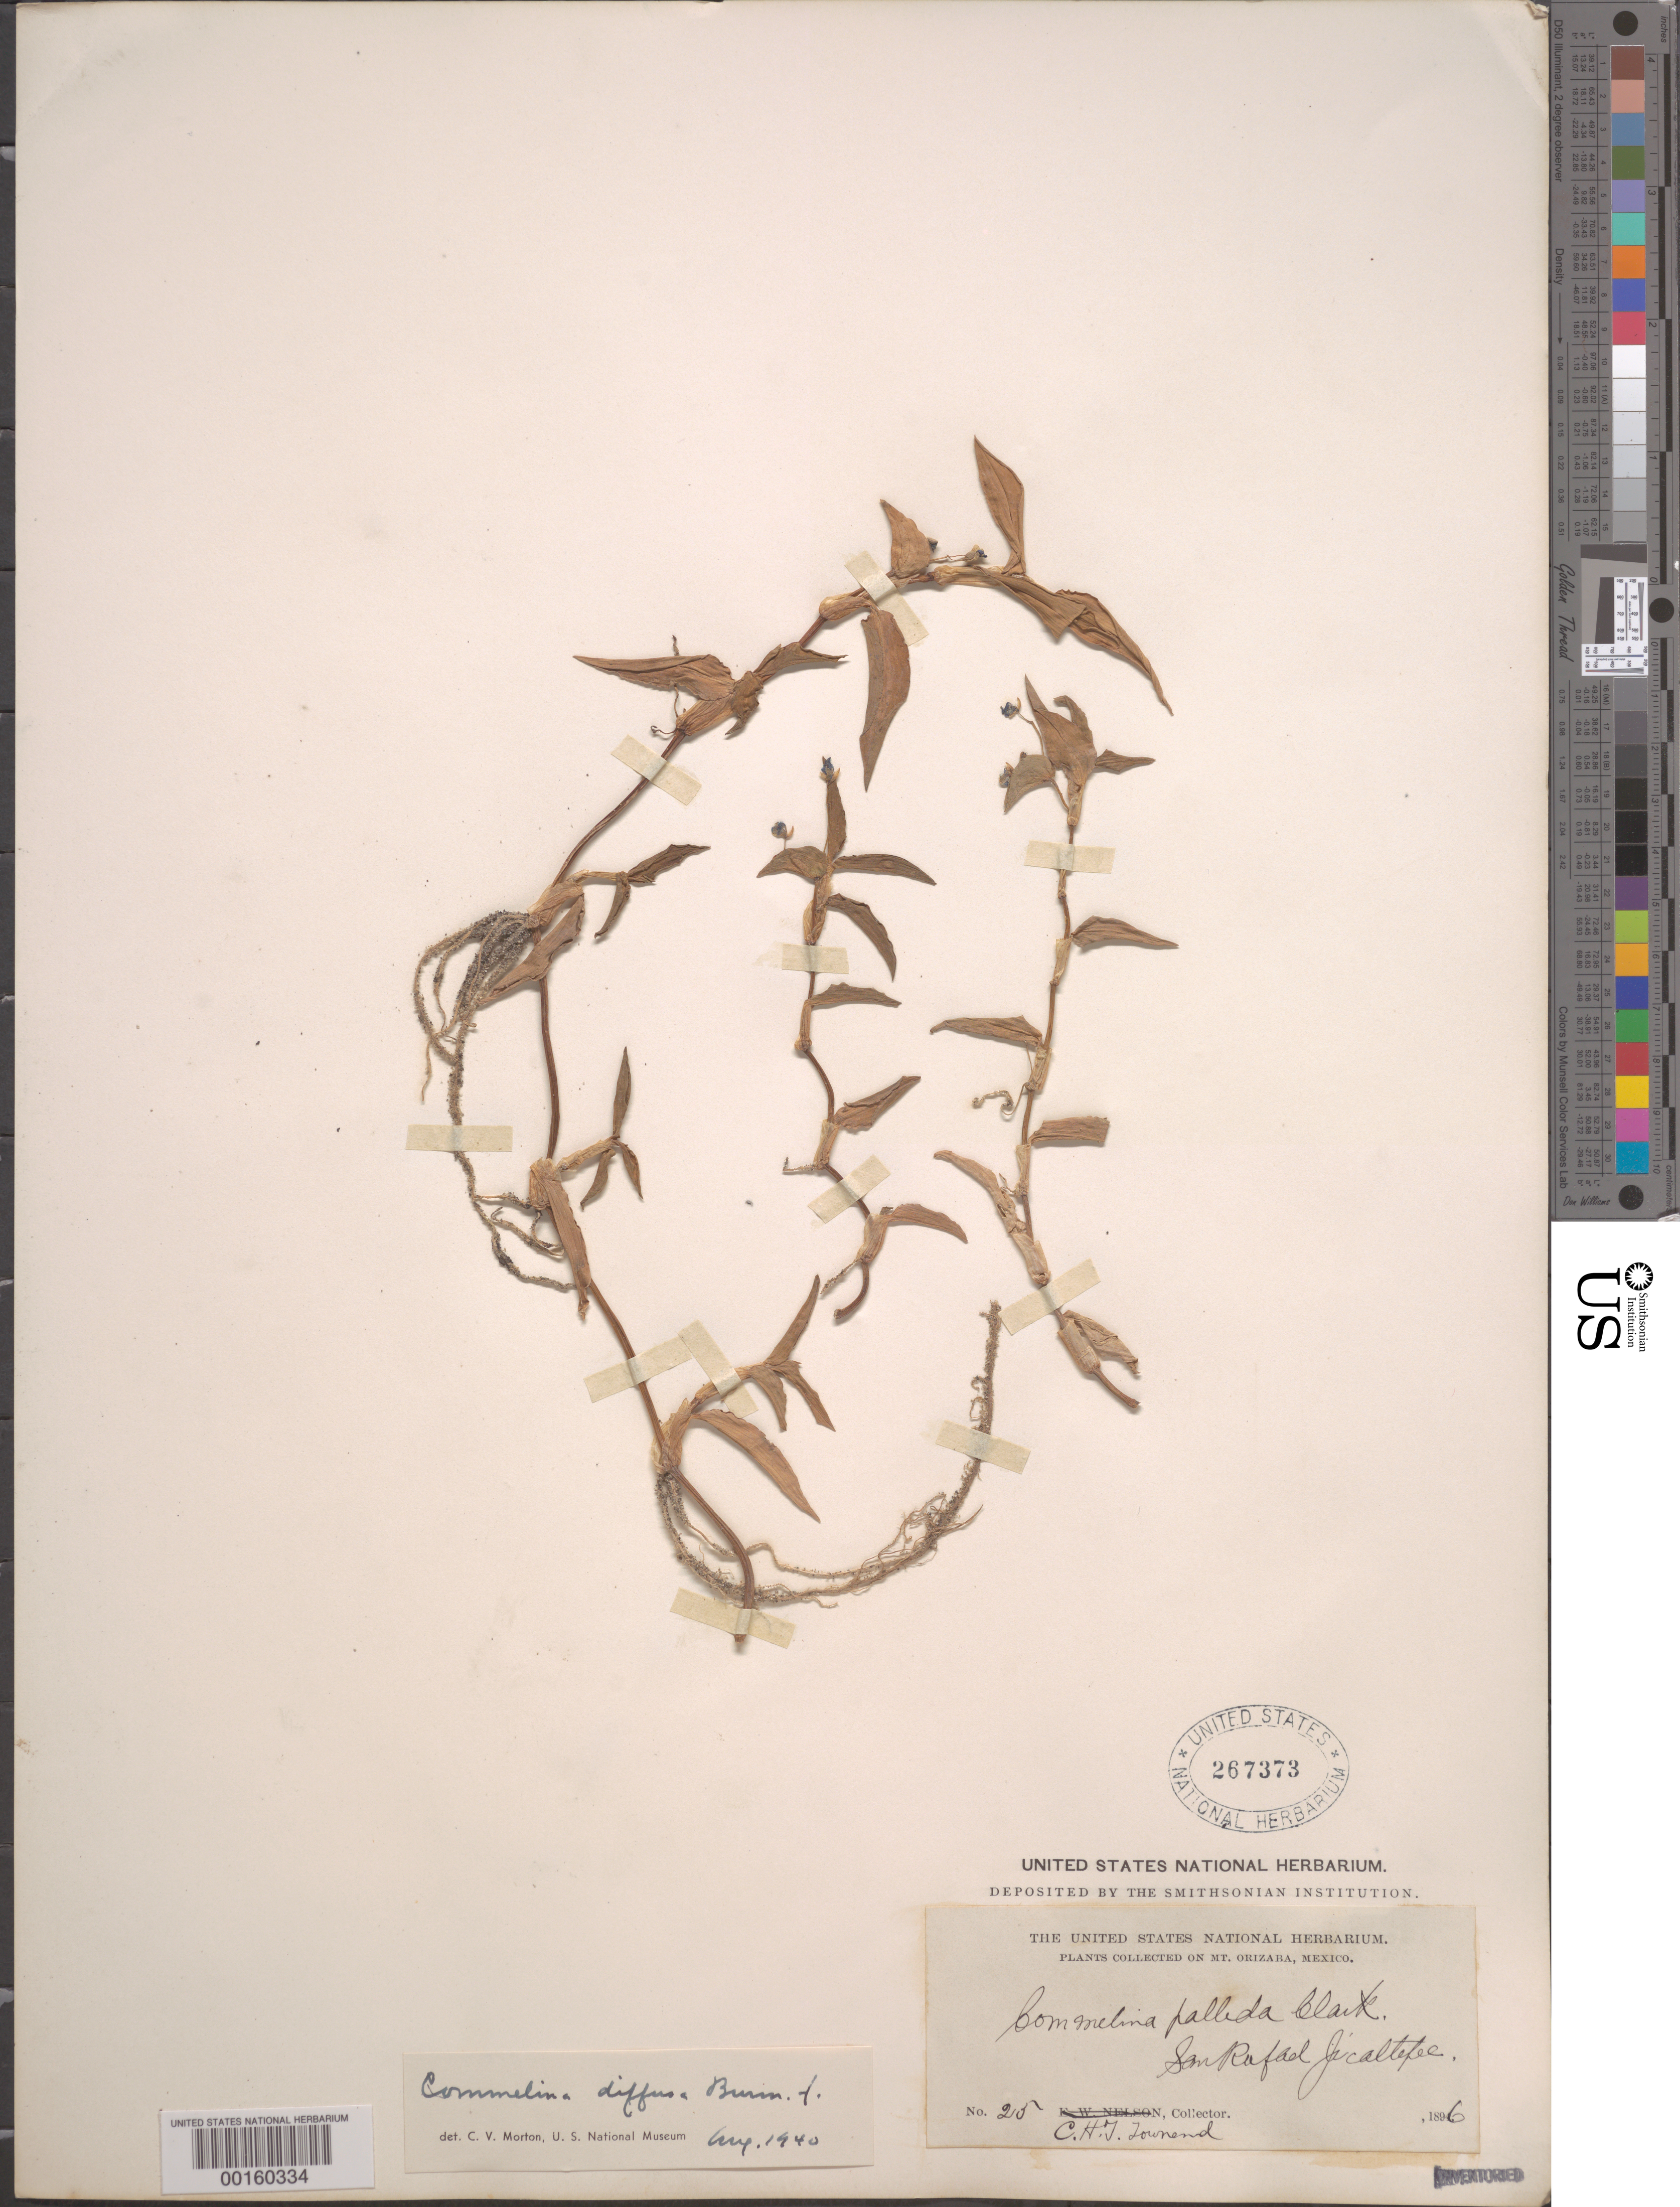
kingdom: Plantae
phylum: Tracheophyta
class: Liliopsida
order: Commelinales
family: Commelinaceae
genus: Commelina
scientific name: Commelina diffusa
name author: Burm. f.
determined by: Morton, C. V.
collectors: C. H. T. Townsend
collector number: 215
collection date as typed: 1896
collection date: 1896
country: Mexico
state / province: Puebla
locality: Mt. Orizaba, San Rafael j'caltefee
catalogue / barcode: US 267373